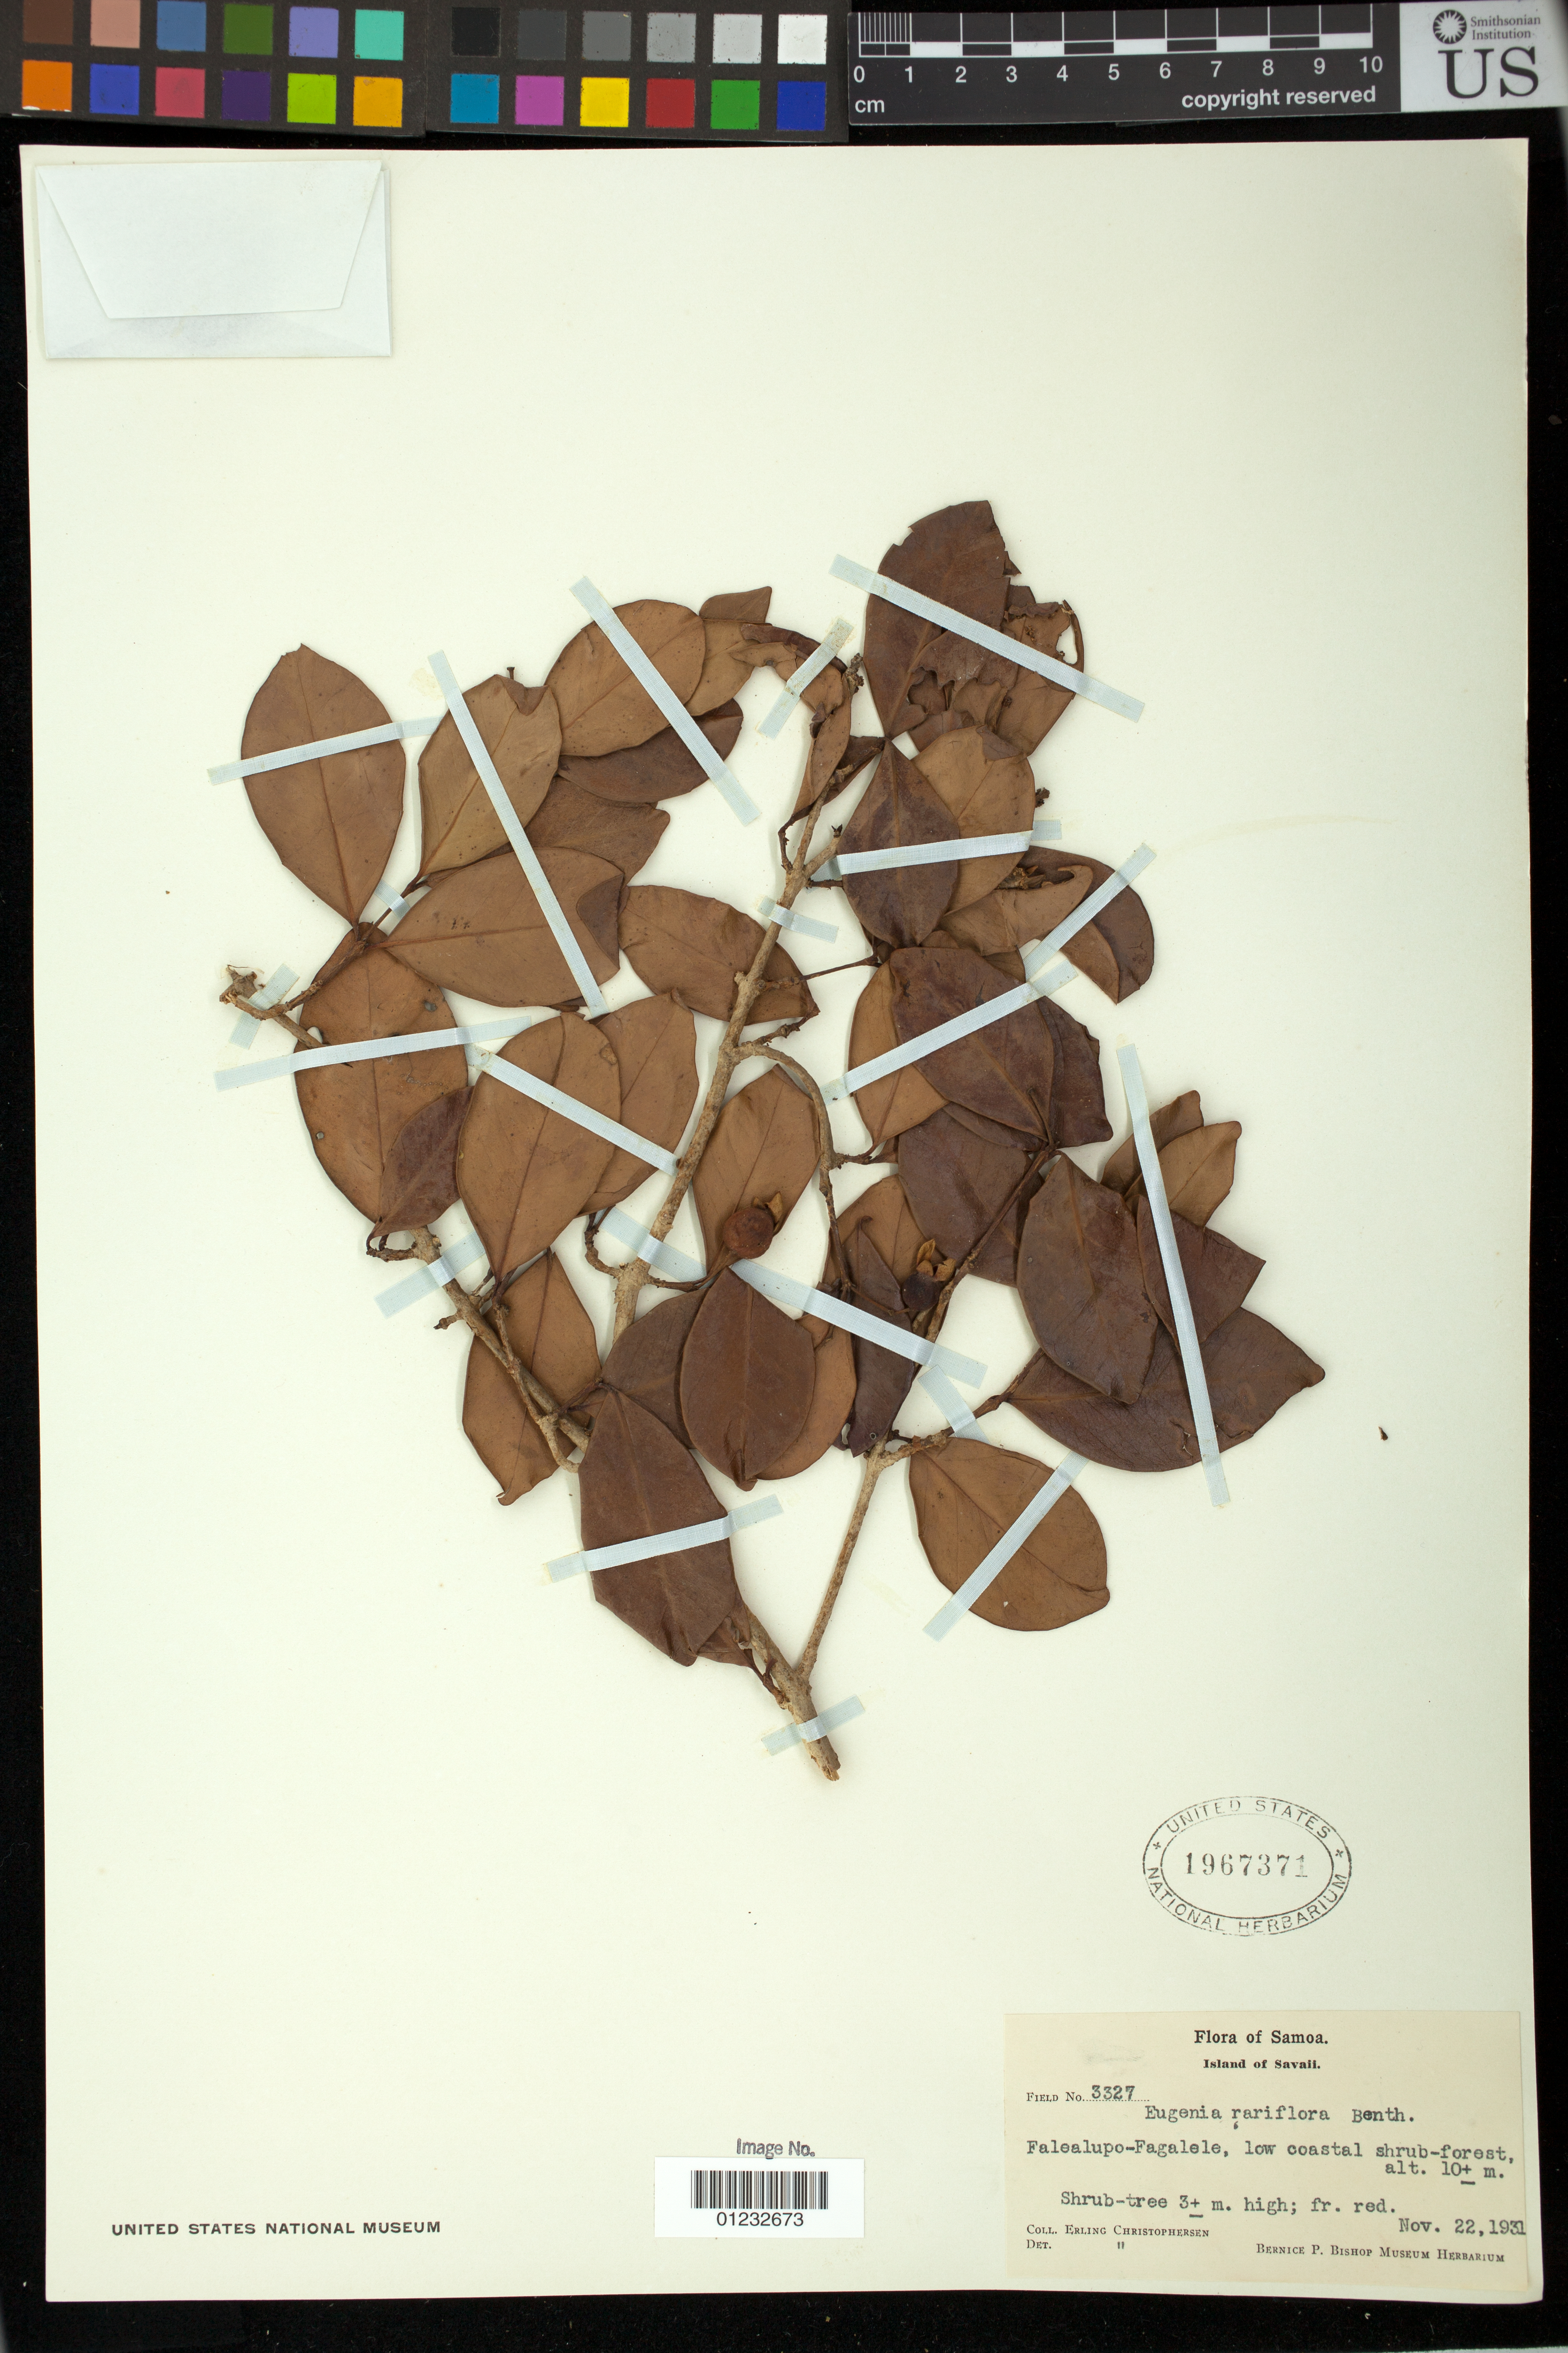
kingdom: Plantae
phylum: Tracheophyta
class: Magnoliopsida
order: Myrtales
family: Myrtaceae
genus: Eugenia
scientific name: Eugenia reinwardtiana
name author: (Blume) DC.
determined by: Strong, Mark T., (BOT), Smithsonian Institution - National Museum of Natural History (UNITED STATES)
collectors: E. Christophersen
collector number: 3327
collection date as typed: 22 Nov 1931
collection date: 1931-11-22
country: Samoa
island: Savai'i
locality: Falealupo-Fagalele.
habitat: Low coastal shrub-forest.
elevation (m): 10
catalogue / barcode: US 1967371